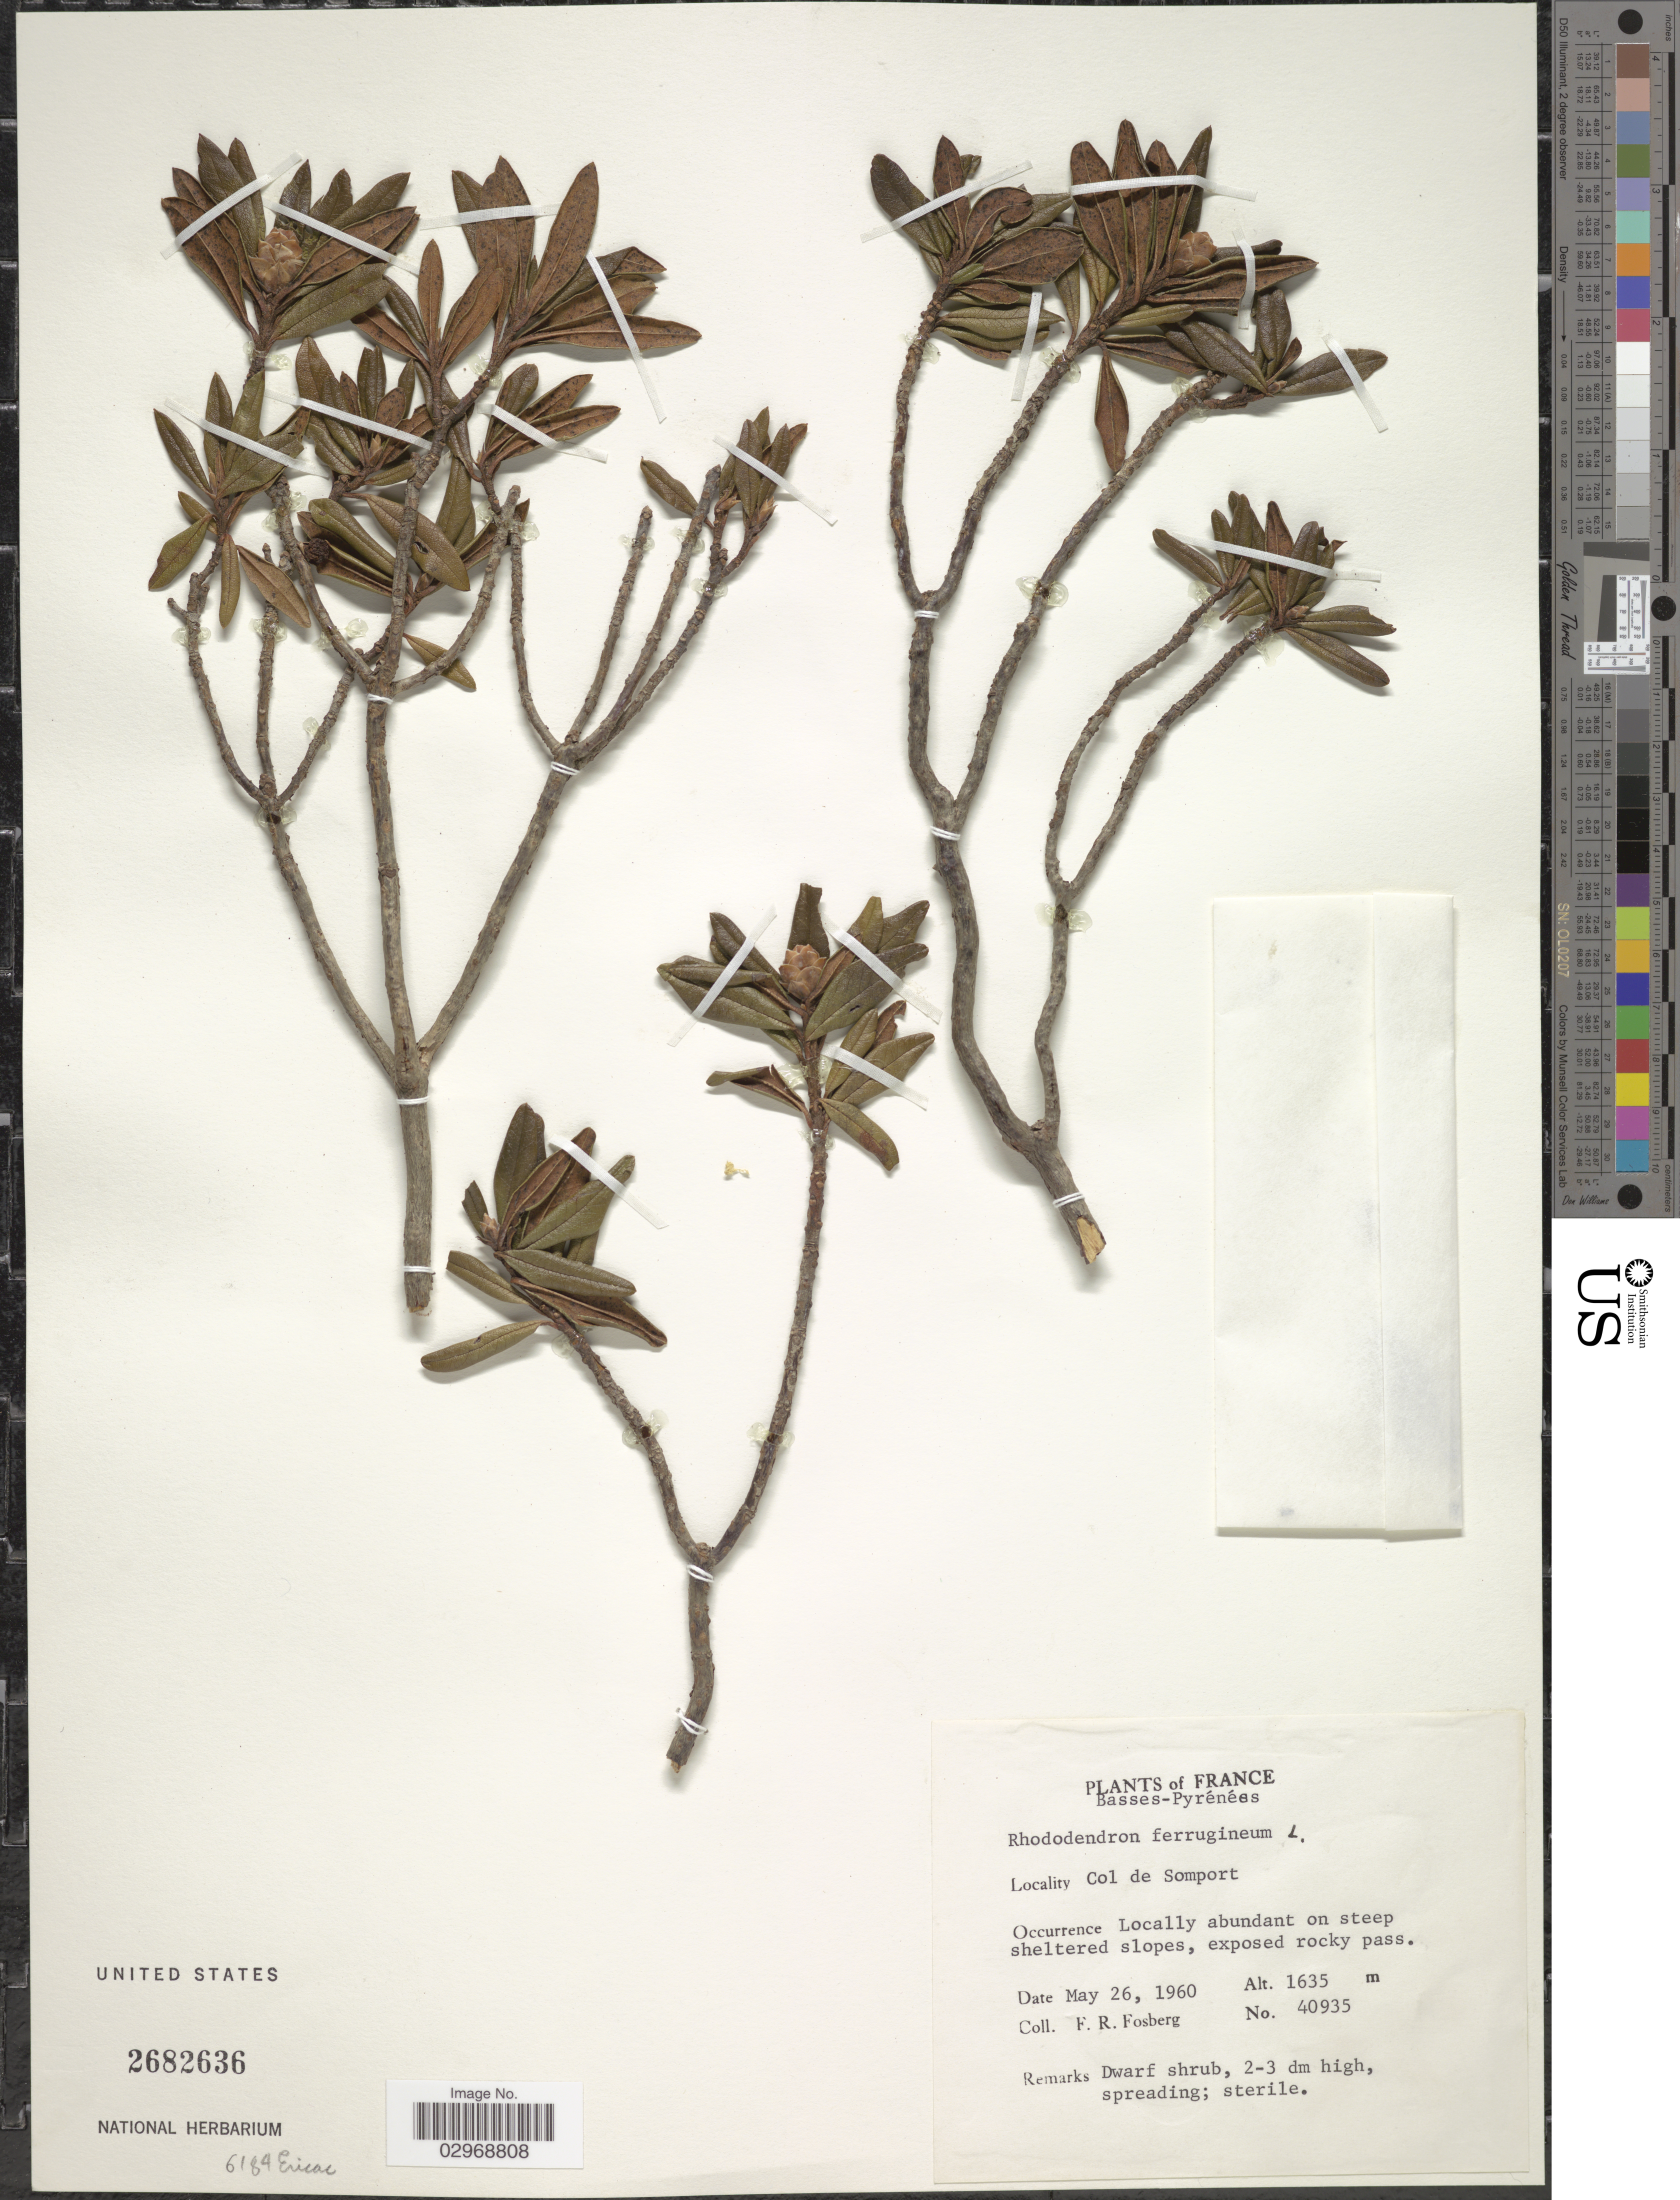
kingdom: Plantae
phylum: Tracheophyta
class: Magnoliopsida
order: Ericales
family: Ericaceae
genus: Rhododendron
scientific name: Rhododendron ferrugineum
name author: L.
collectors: F. R. Fosberg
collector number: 40935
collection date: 1960-05-26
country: France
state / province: Nouvelle-Aquitaine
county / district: Pyrénées-Atlantiques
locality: Basses-Pyrénées, Col de Somport.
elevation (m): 1635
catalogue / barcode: US 2682636